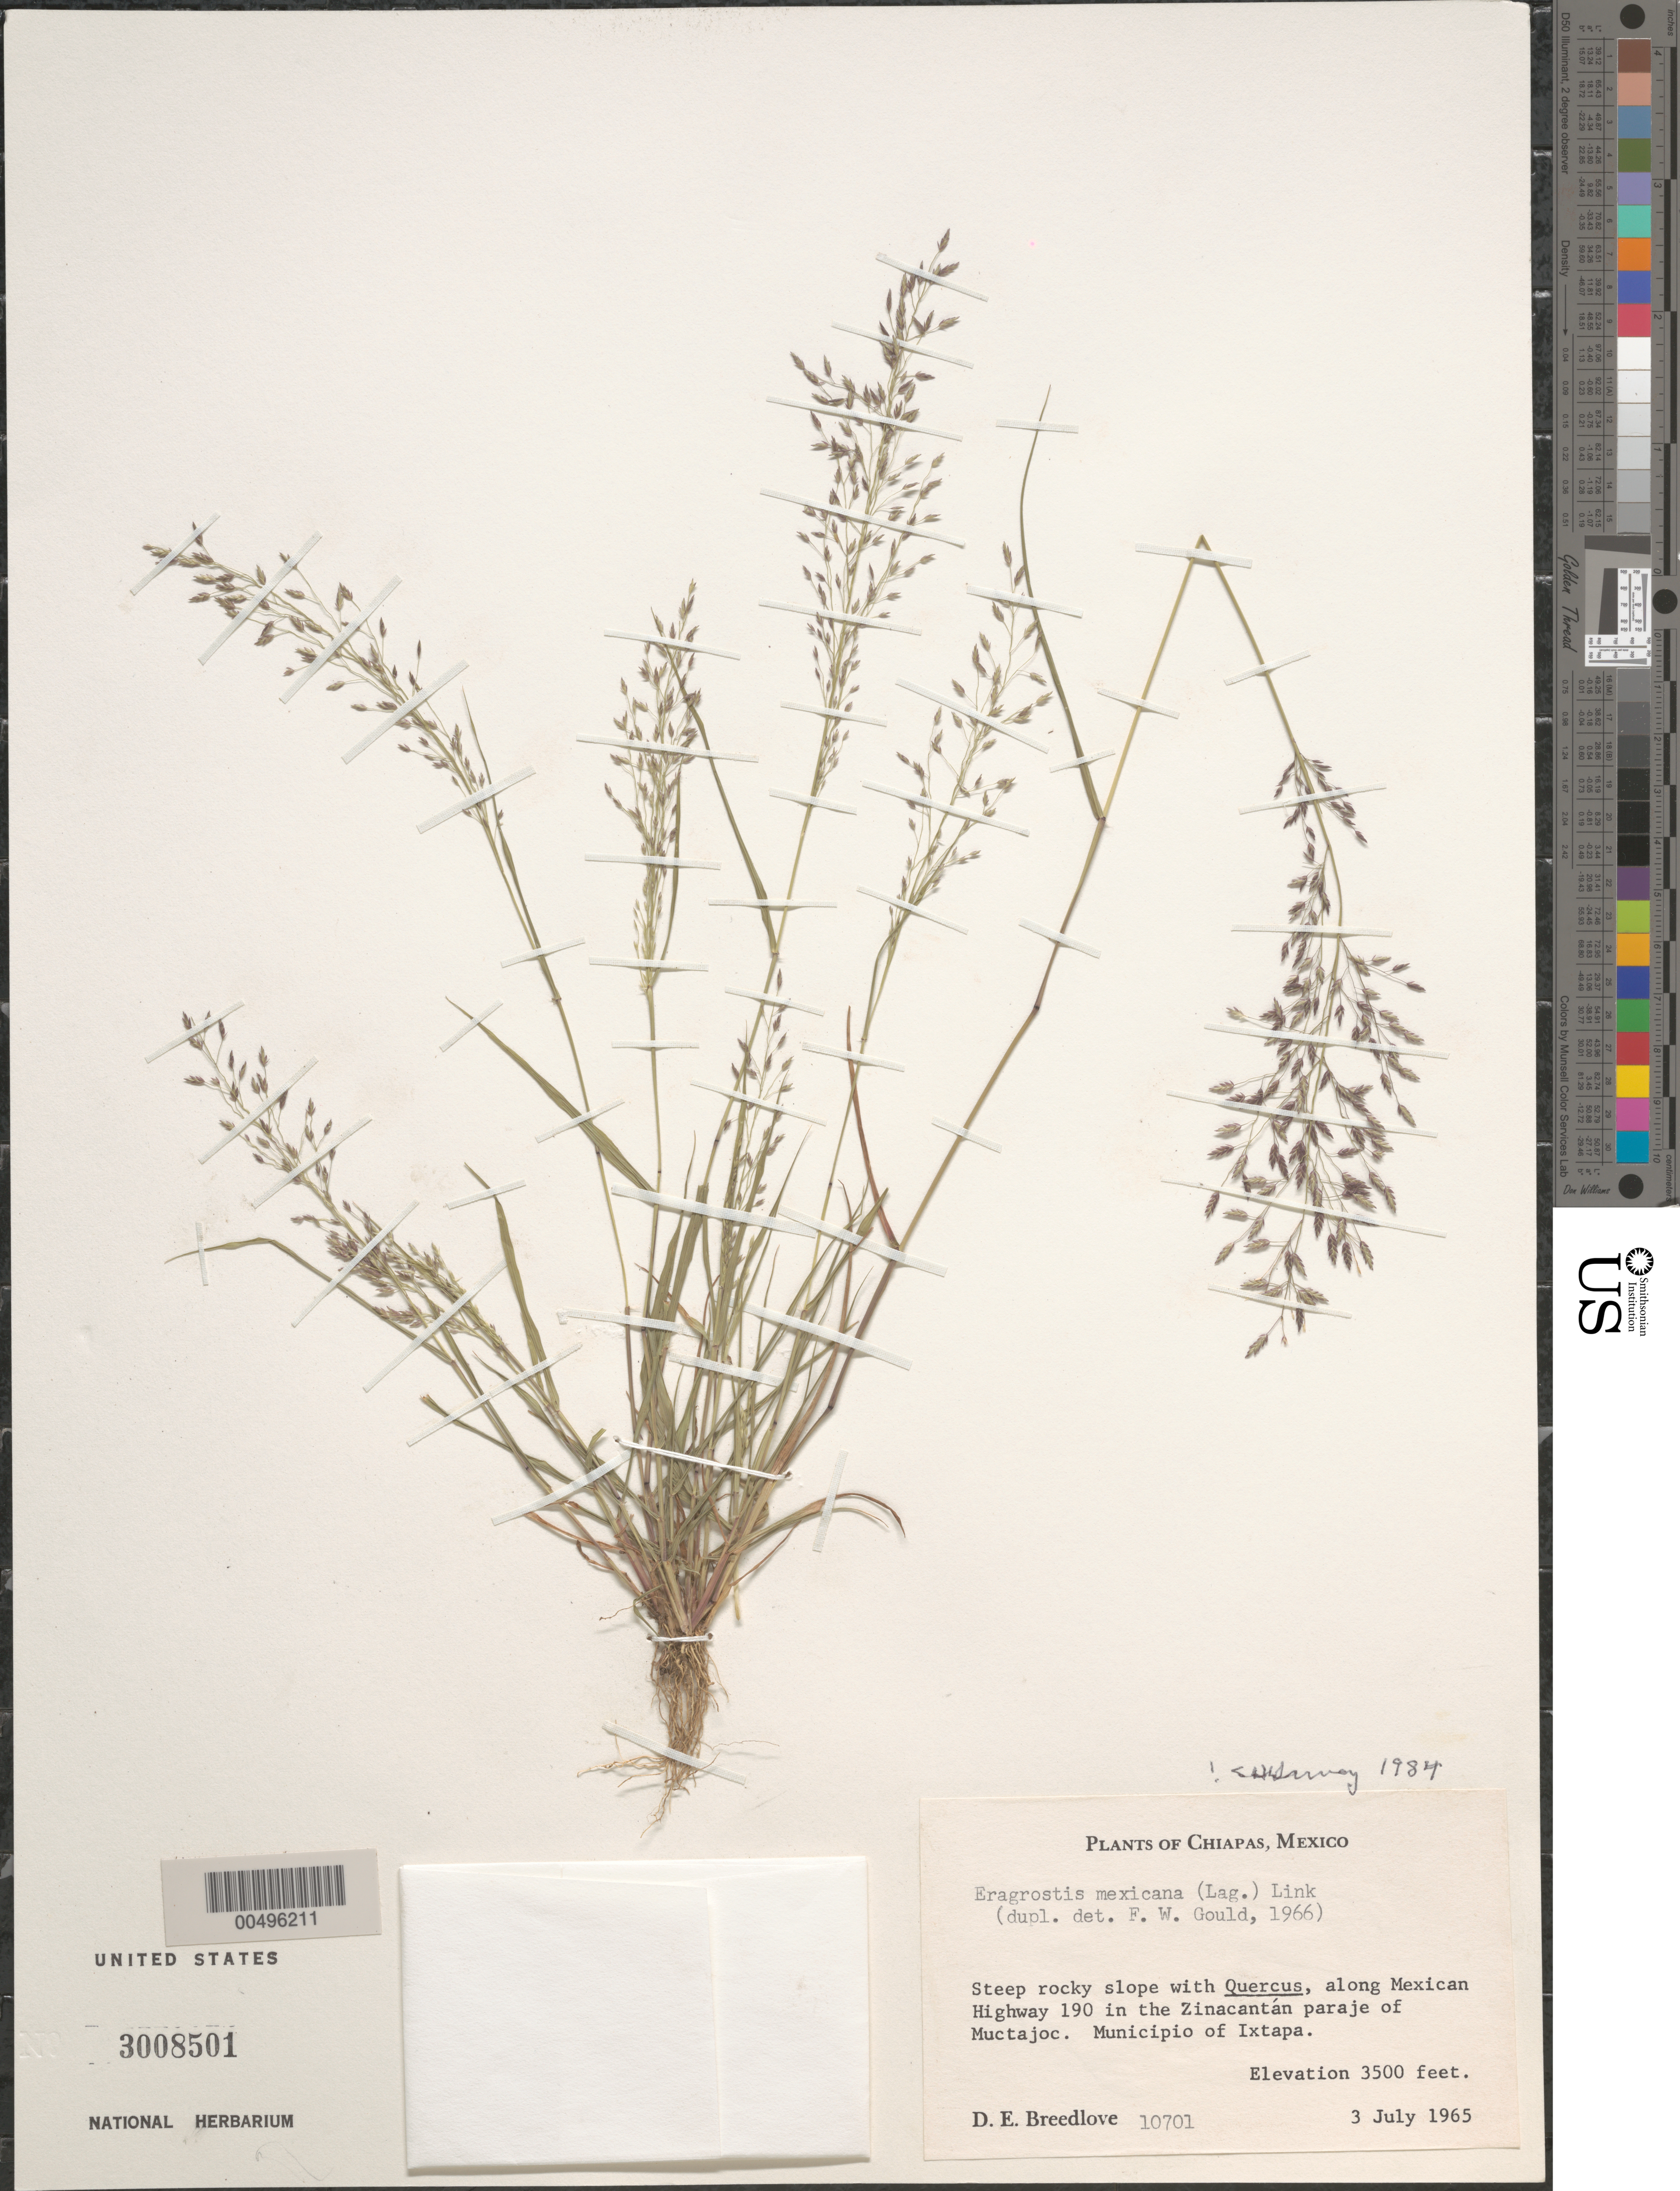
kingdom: Plantae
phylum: Tracheophyta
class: Liliopsida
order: Poales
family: Poaceae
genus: Eragrostis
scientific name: Eragrostis mexicana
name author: (Hornem.) Link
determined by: Harvey, L. H.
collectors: D. E. Breedlove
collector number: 10701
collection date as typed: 3 Jul 1965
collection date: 1965-07-03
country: Mexico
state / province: Chiapas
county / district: Ixtapa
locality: Along Mex Hwy 190 in the Zinacantán paraje of Muctajoc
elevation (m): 1067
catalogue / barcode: US 3008501